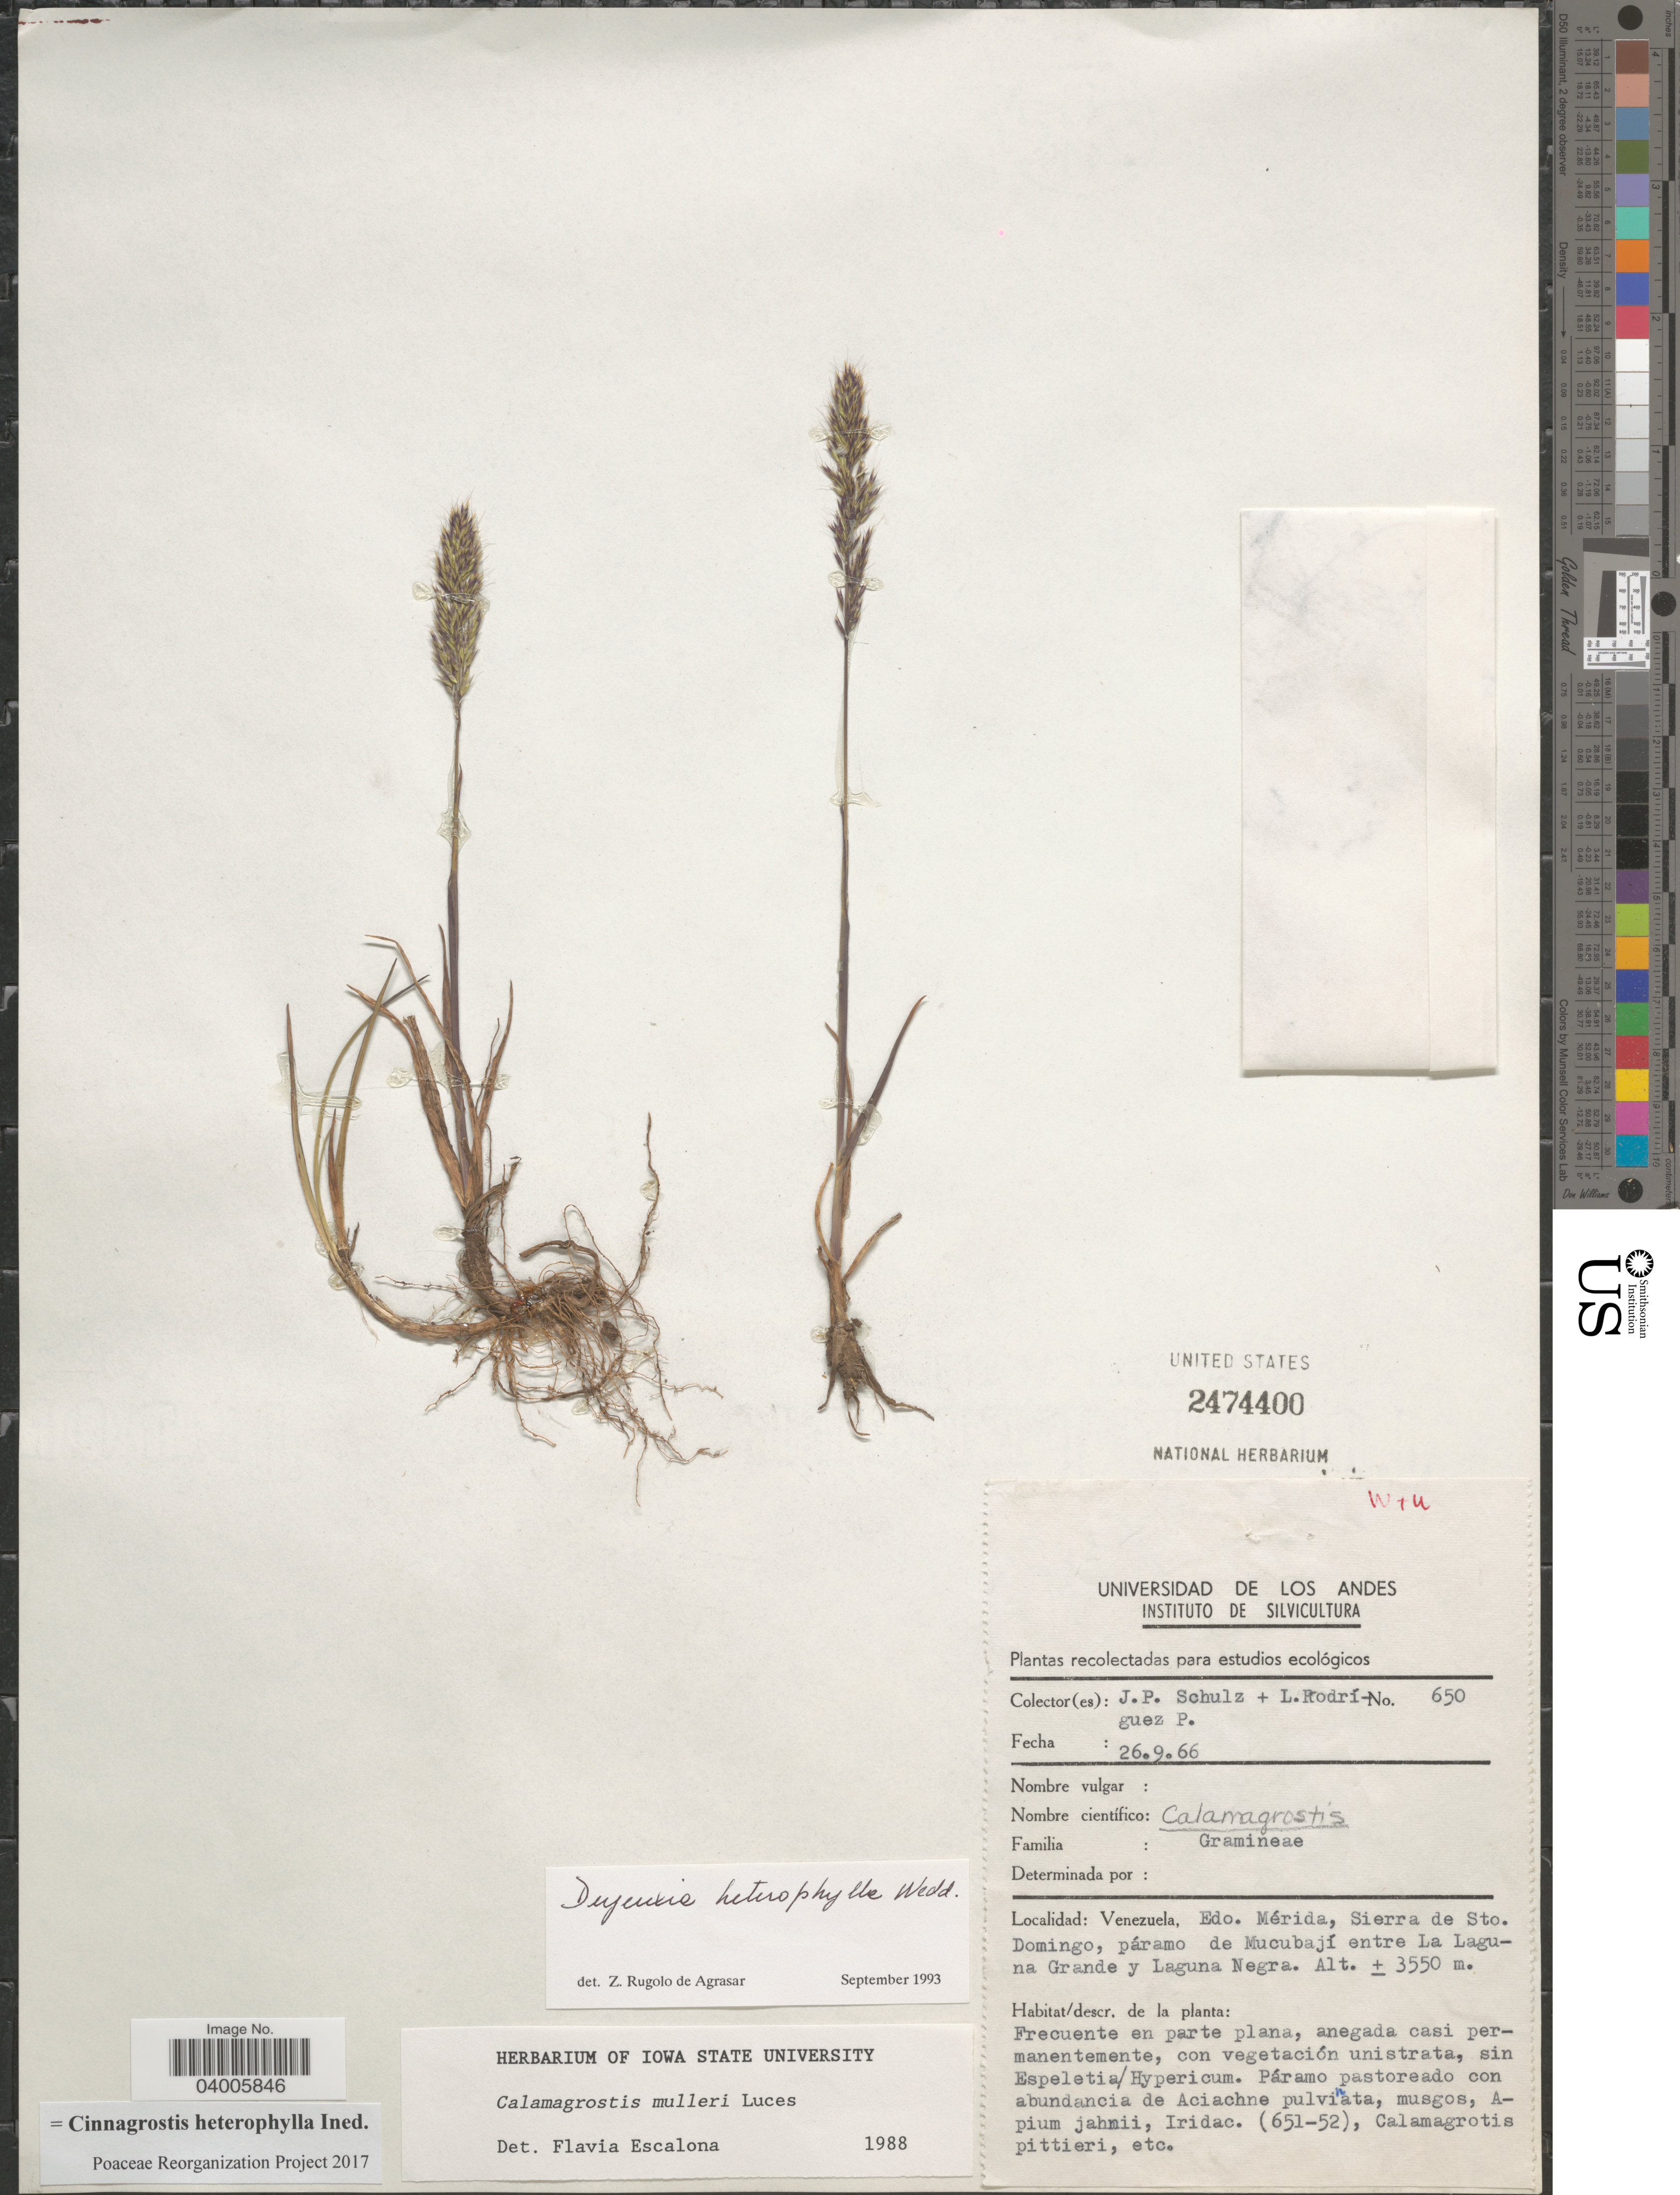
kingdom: Plantae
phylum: Tracheophyta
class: Liliopsida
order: Poales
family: Poaceae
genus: Cinnagrostis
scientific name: Cinnagrostis heterophylla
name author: (Wedd.) P.M. Peterson et al.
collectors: J. P. Schulz & L. Rodríguez P.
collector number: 650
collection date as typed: Transcribed d/m/y: 26/9/66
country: Venezuela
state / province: Merida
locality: Sierra de Sto. Domingo, páramo de Mucubají entre La Laguna Grande y Laguna Negra.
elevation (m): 3550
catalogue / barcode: US 2474400